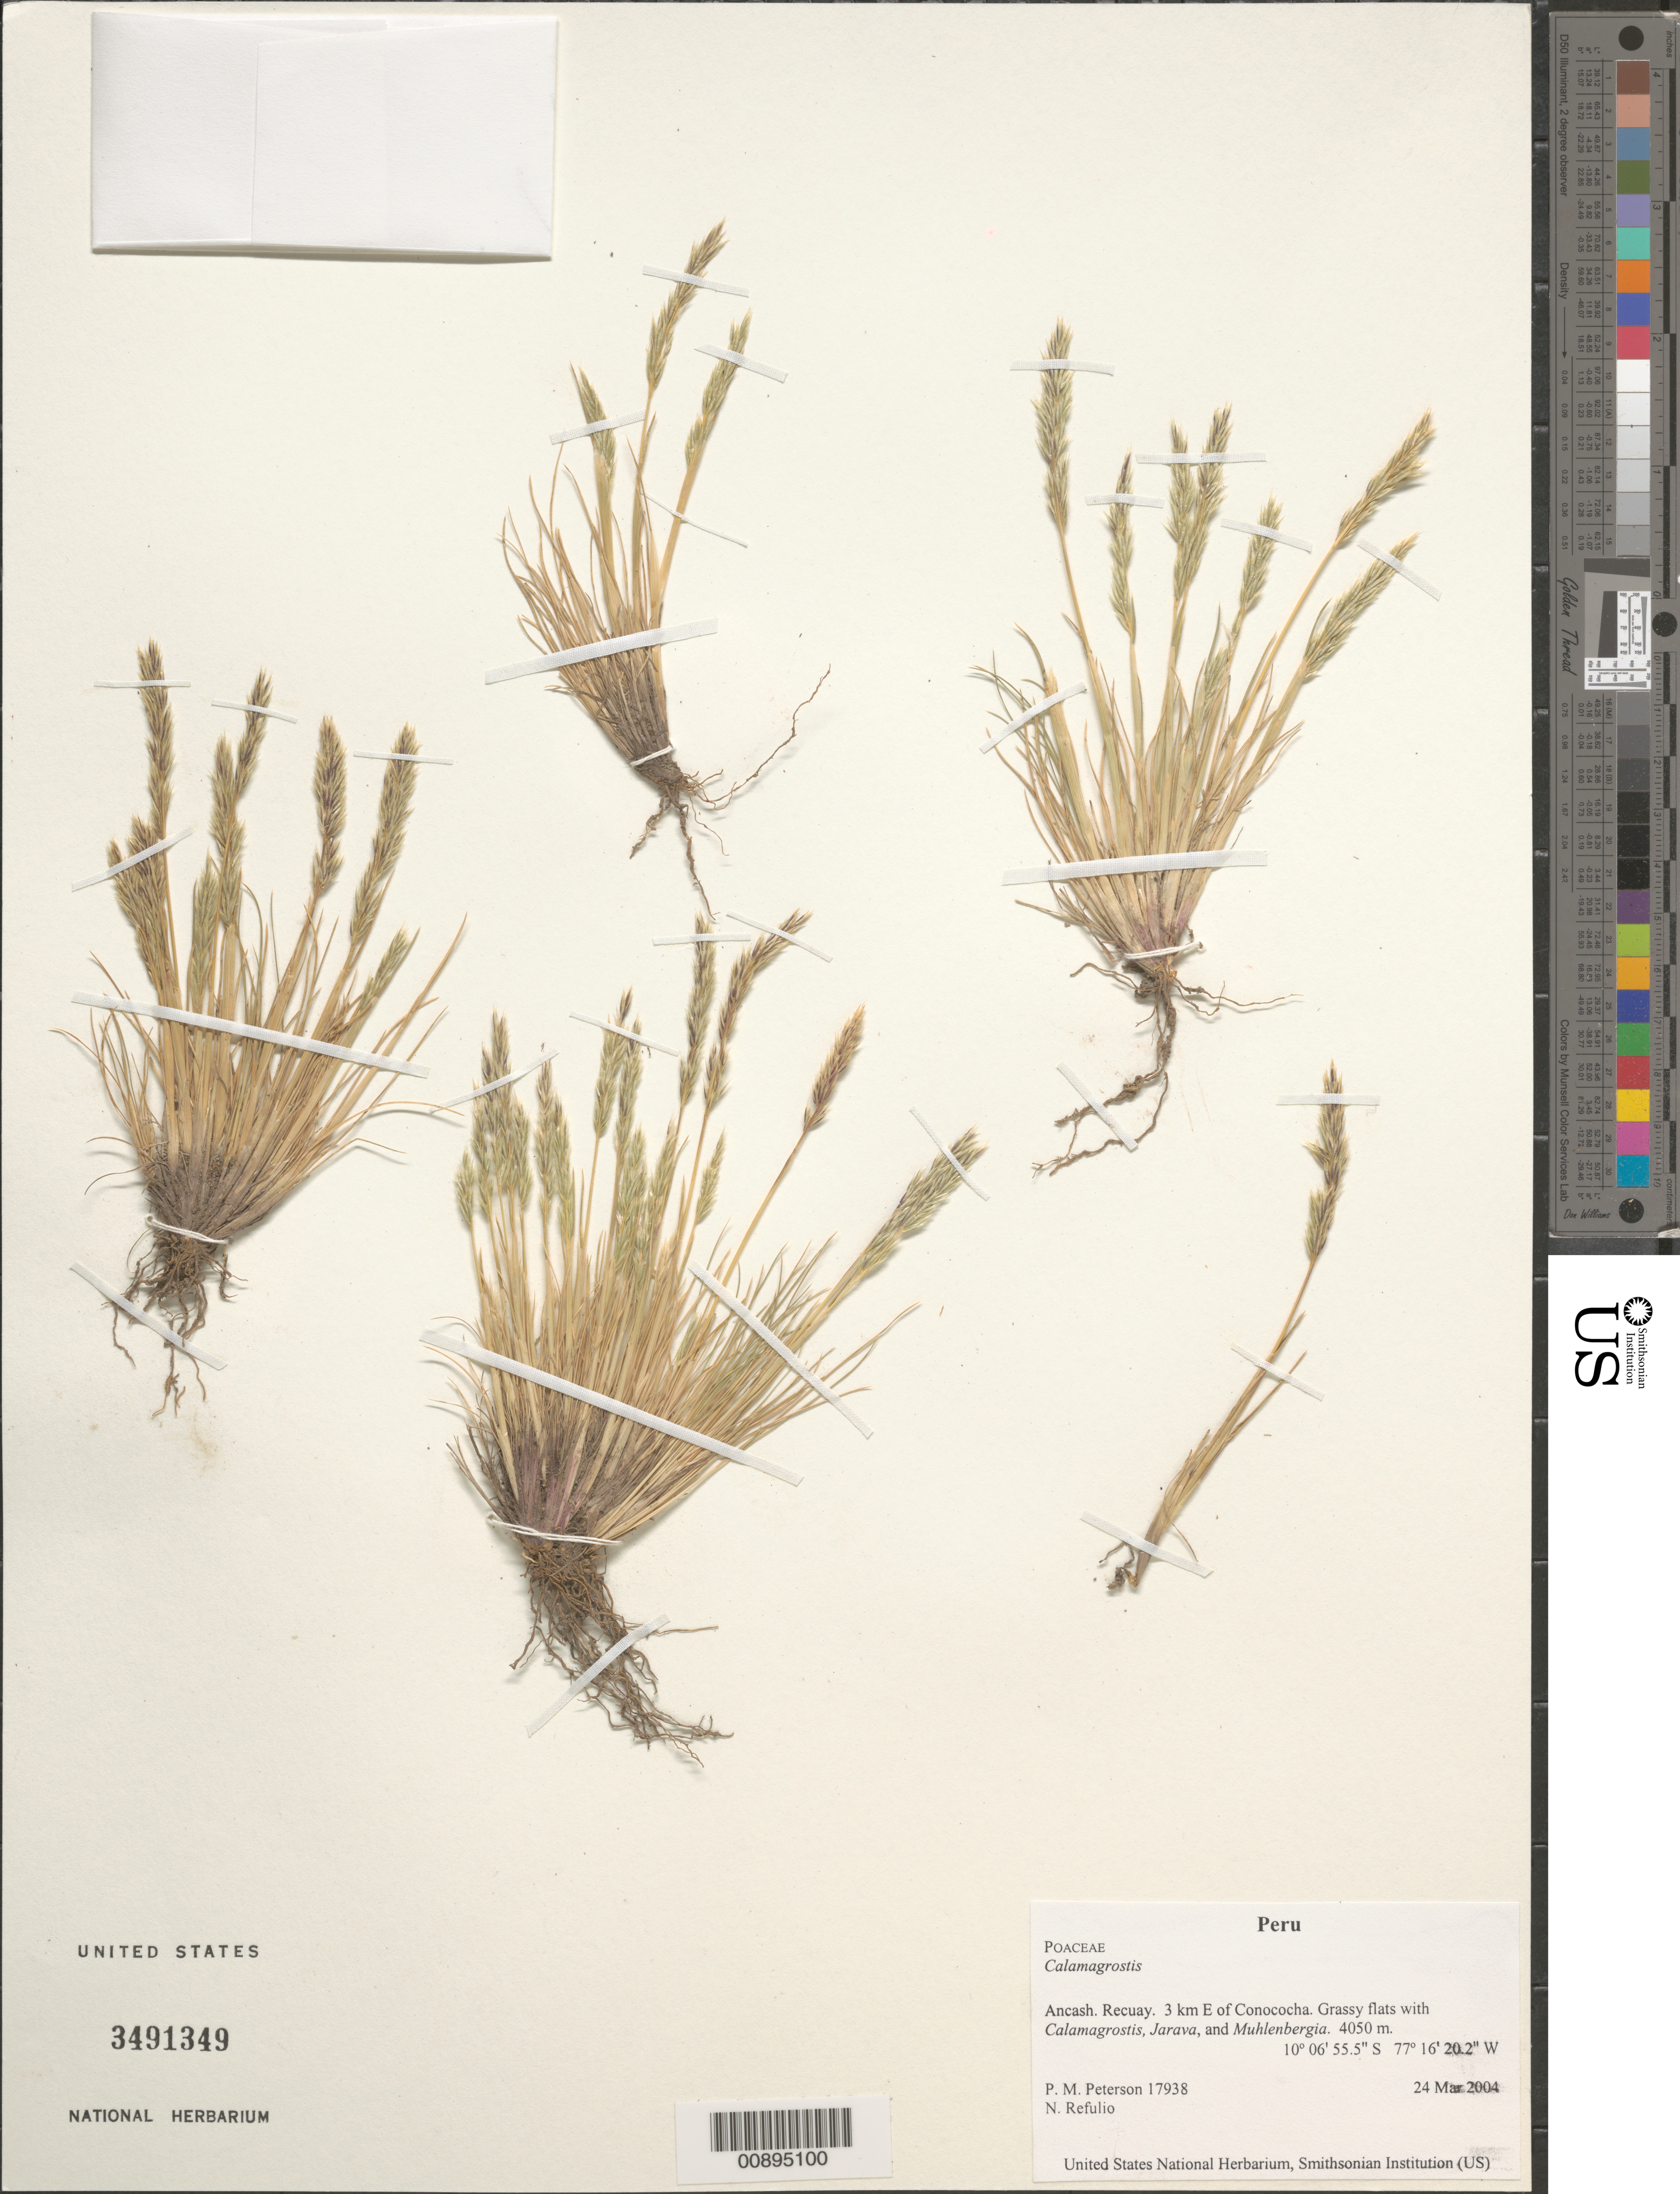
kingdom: Plantae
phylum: Tracheophyta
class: Liliopsida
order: Poales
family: Poaceae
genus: Calamagrostis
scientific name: Calamagrostis sp.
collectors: P. M. Peterson & N. Refulio-Rodríguez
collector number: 17938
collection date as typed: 24 Mar 2004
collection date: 2004-03-24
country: Peru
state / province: Ancash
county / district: Recuay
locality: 3 km E of Conococha. Grassy flats with Calamagrostis, Jarava, and Muhlenbergia.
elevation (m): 4050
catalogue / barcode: US 3491349